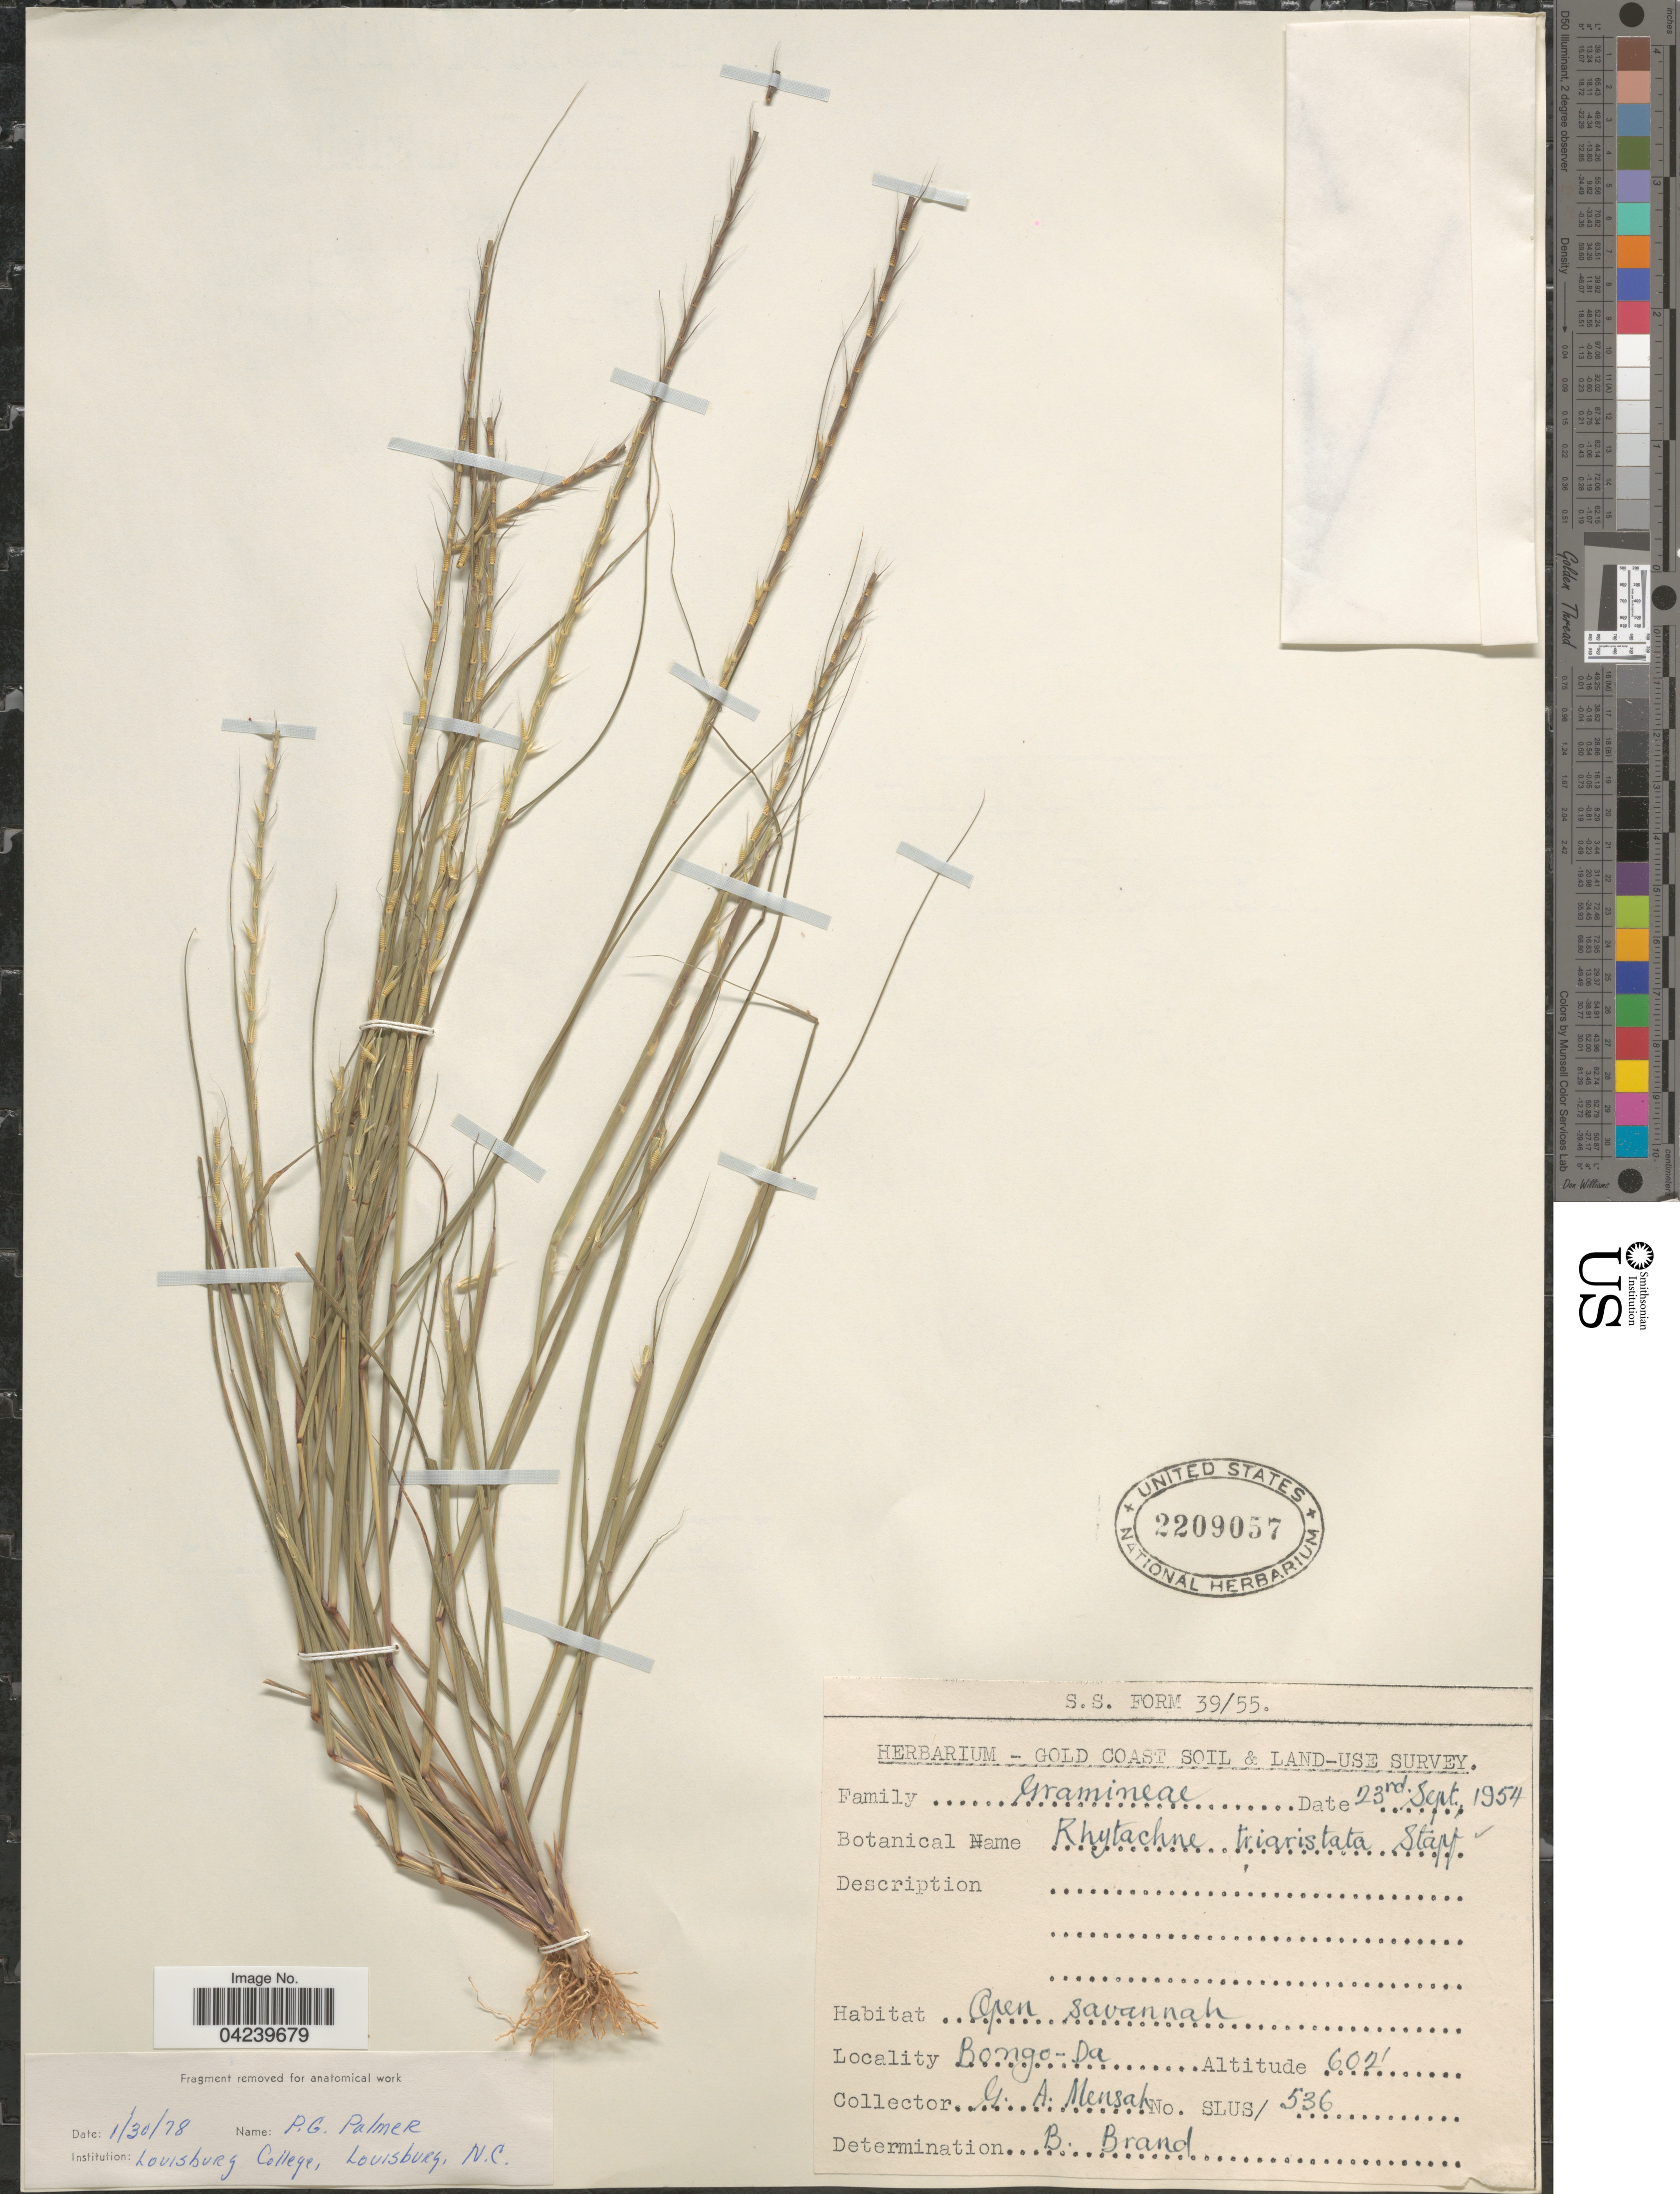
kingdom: Plantae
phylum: Tracheophyta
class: Liliopsida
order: Poales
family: Poaceae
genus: Rhytachne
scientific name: Rhytachne triaristata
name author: Stapf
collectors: G. Nensak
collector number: SLUS/ 536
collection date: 1954-09-23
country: Ghana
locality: Gold Coast Soil & Land-Use Survey. Bongo-Da.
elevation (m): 183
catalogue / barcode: US 2209057